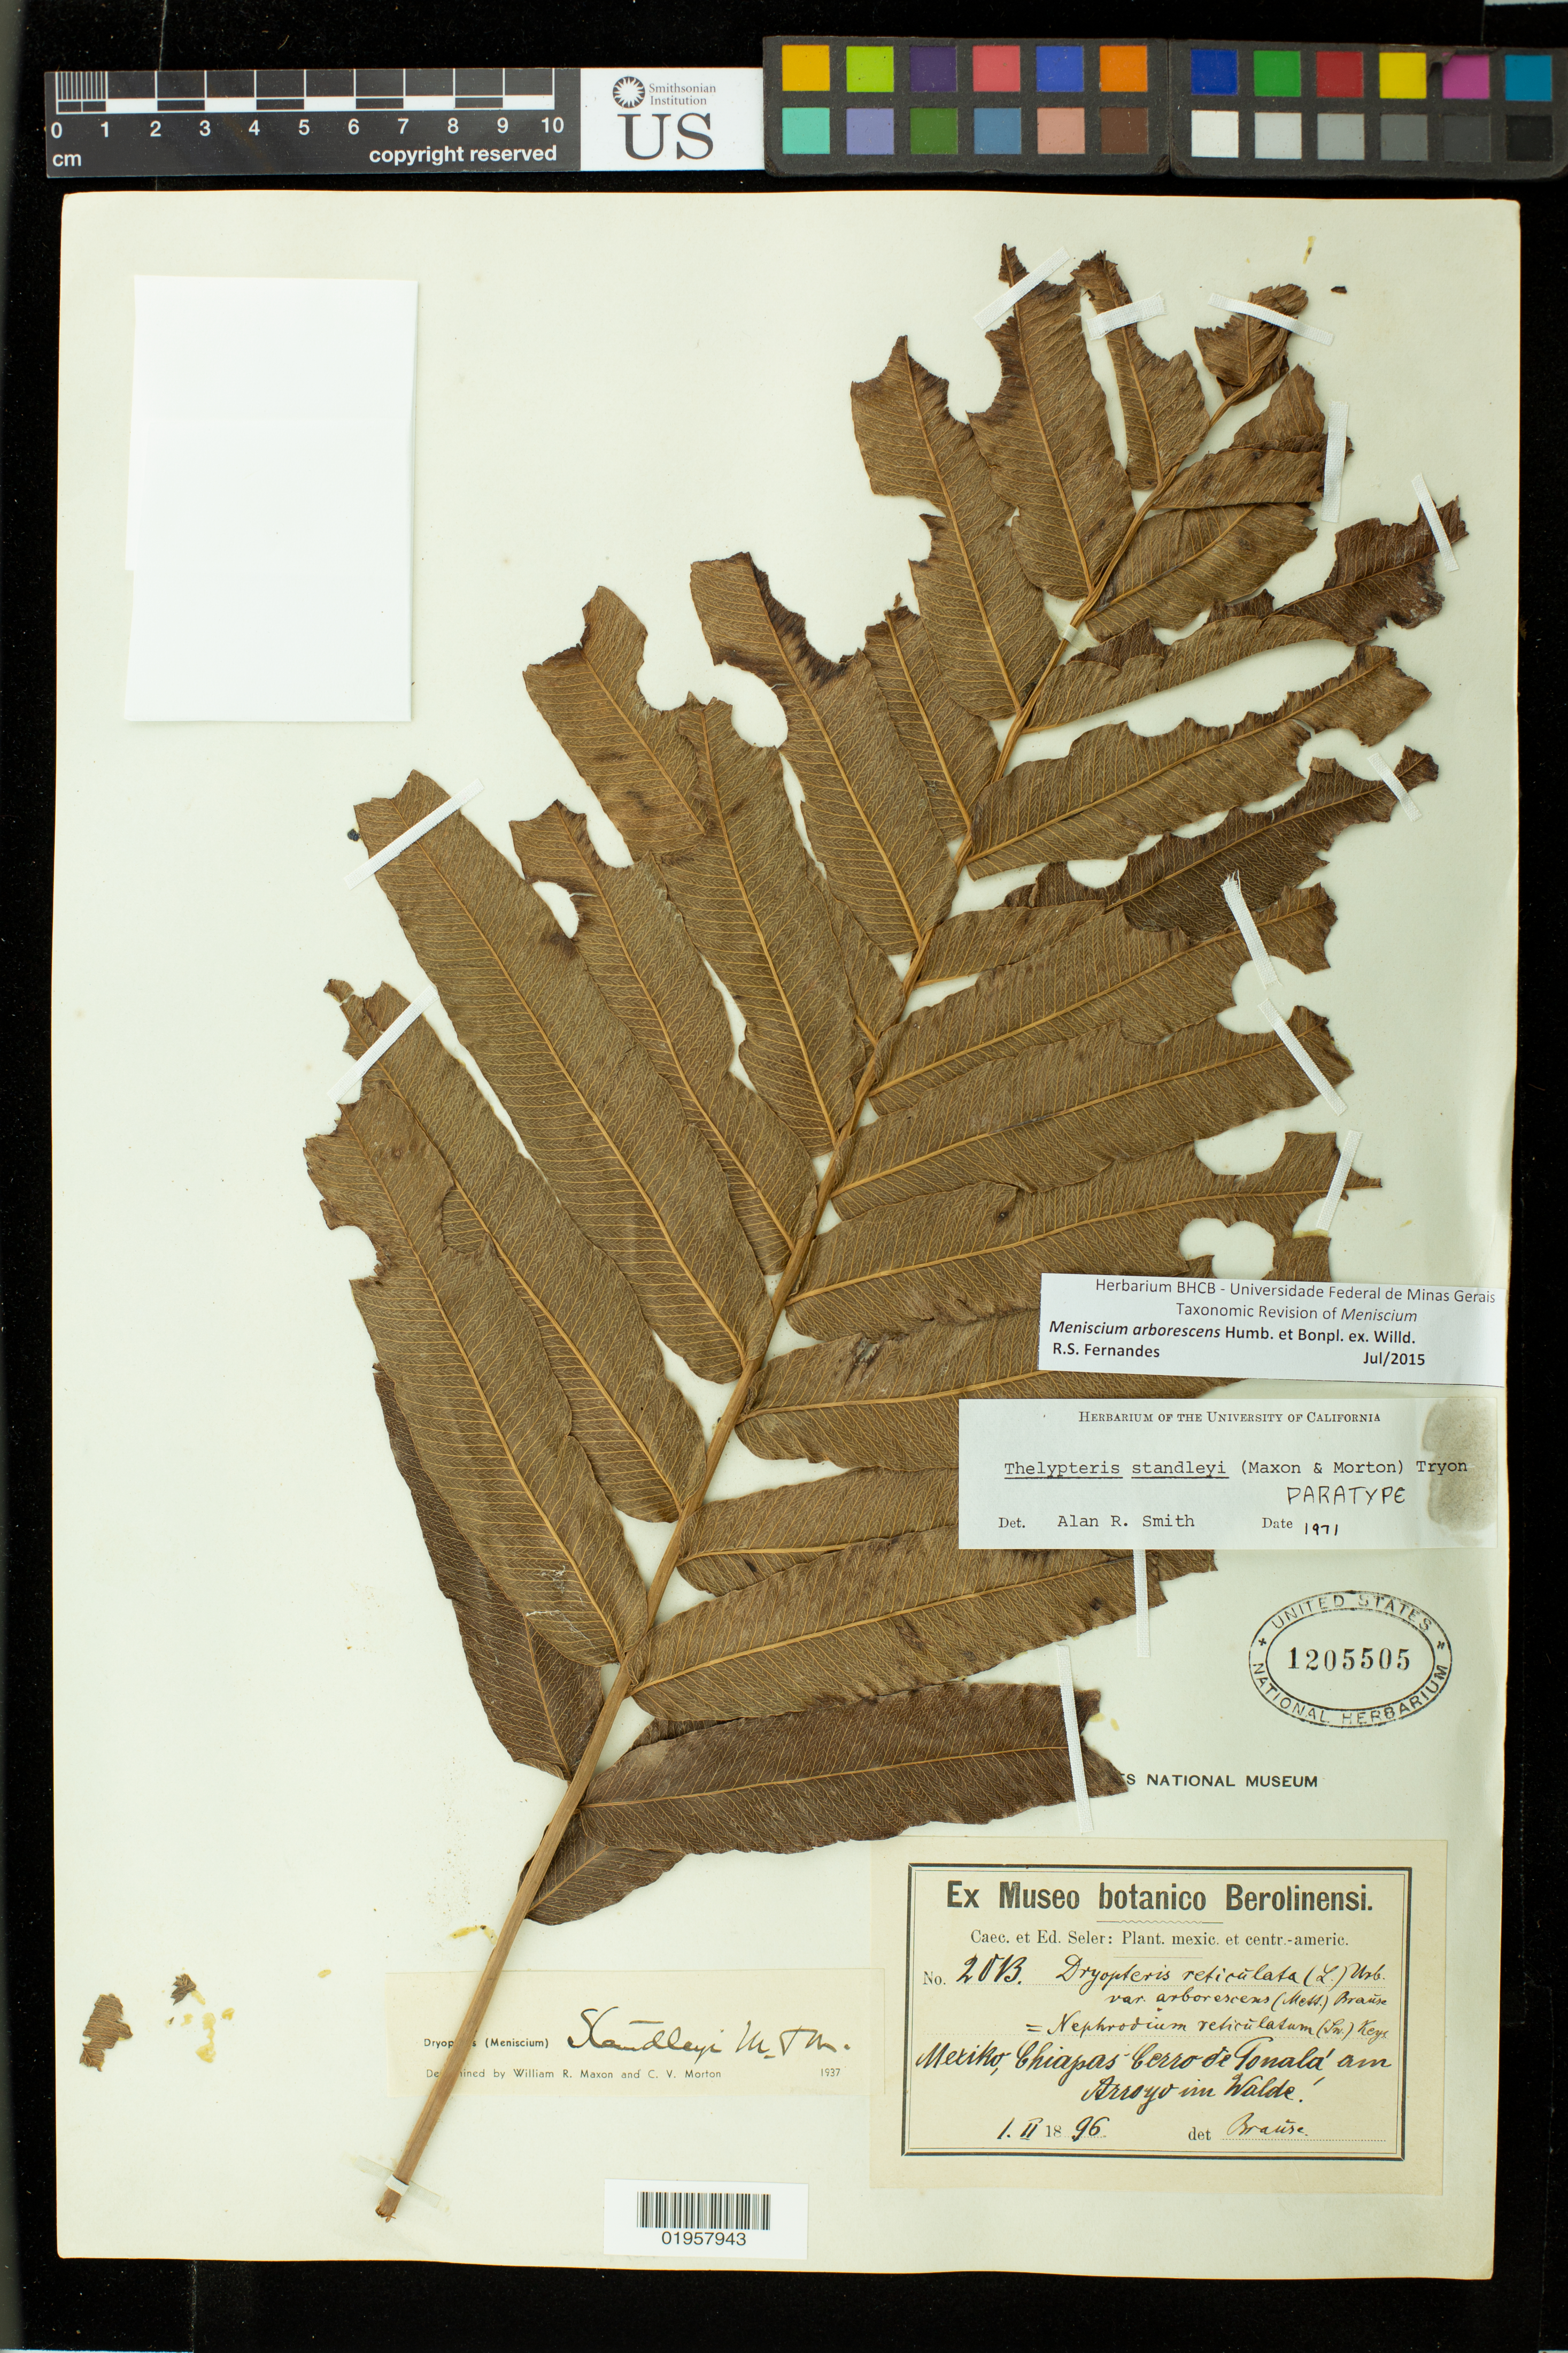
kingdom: Plantae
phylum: Tracheophyta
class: Polypodiopsida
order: Polypodiales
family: Thelypteridaceae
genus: Meniscium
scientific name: Meniscium arborescens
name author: Humb. & Bonpl. ex Willd.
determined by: Fernandes, R. S.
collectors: ex Caec. et Ed Seler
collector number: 2013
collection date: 1896-02-01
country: Mexico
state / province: Chiapas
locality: Cerro de Tonalá, Arroyo in Walde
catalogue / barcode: US 1205505